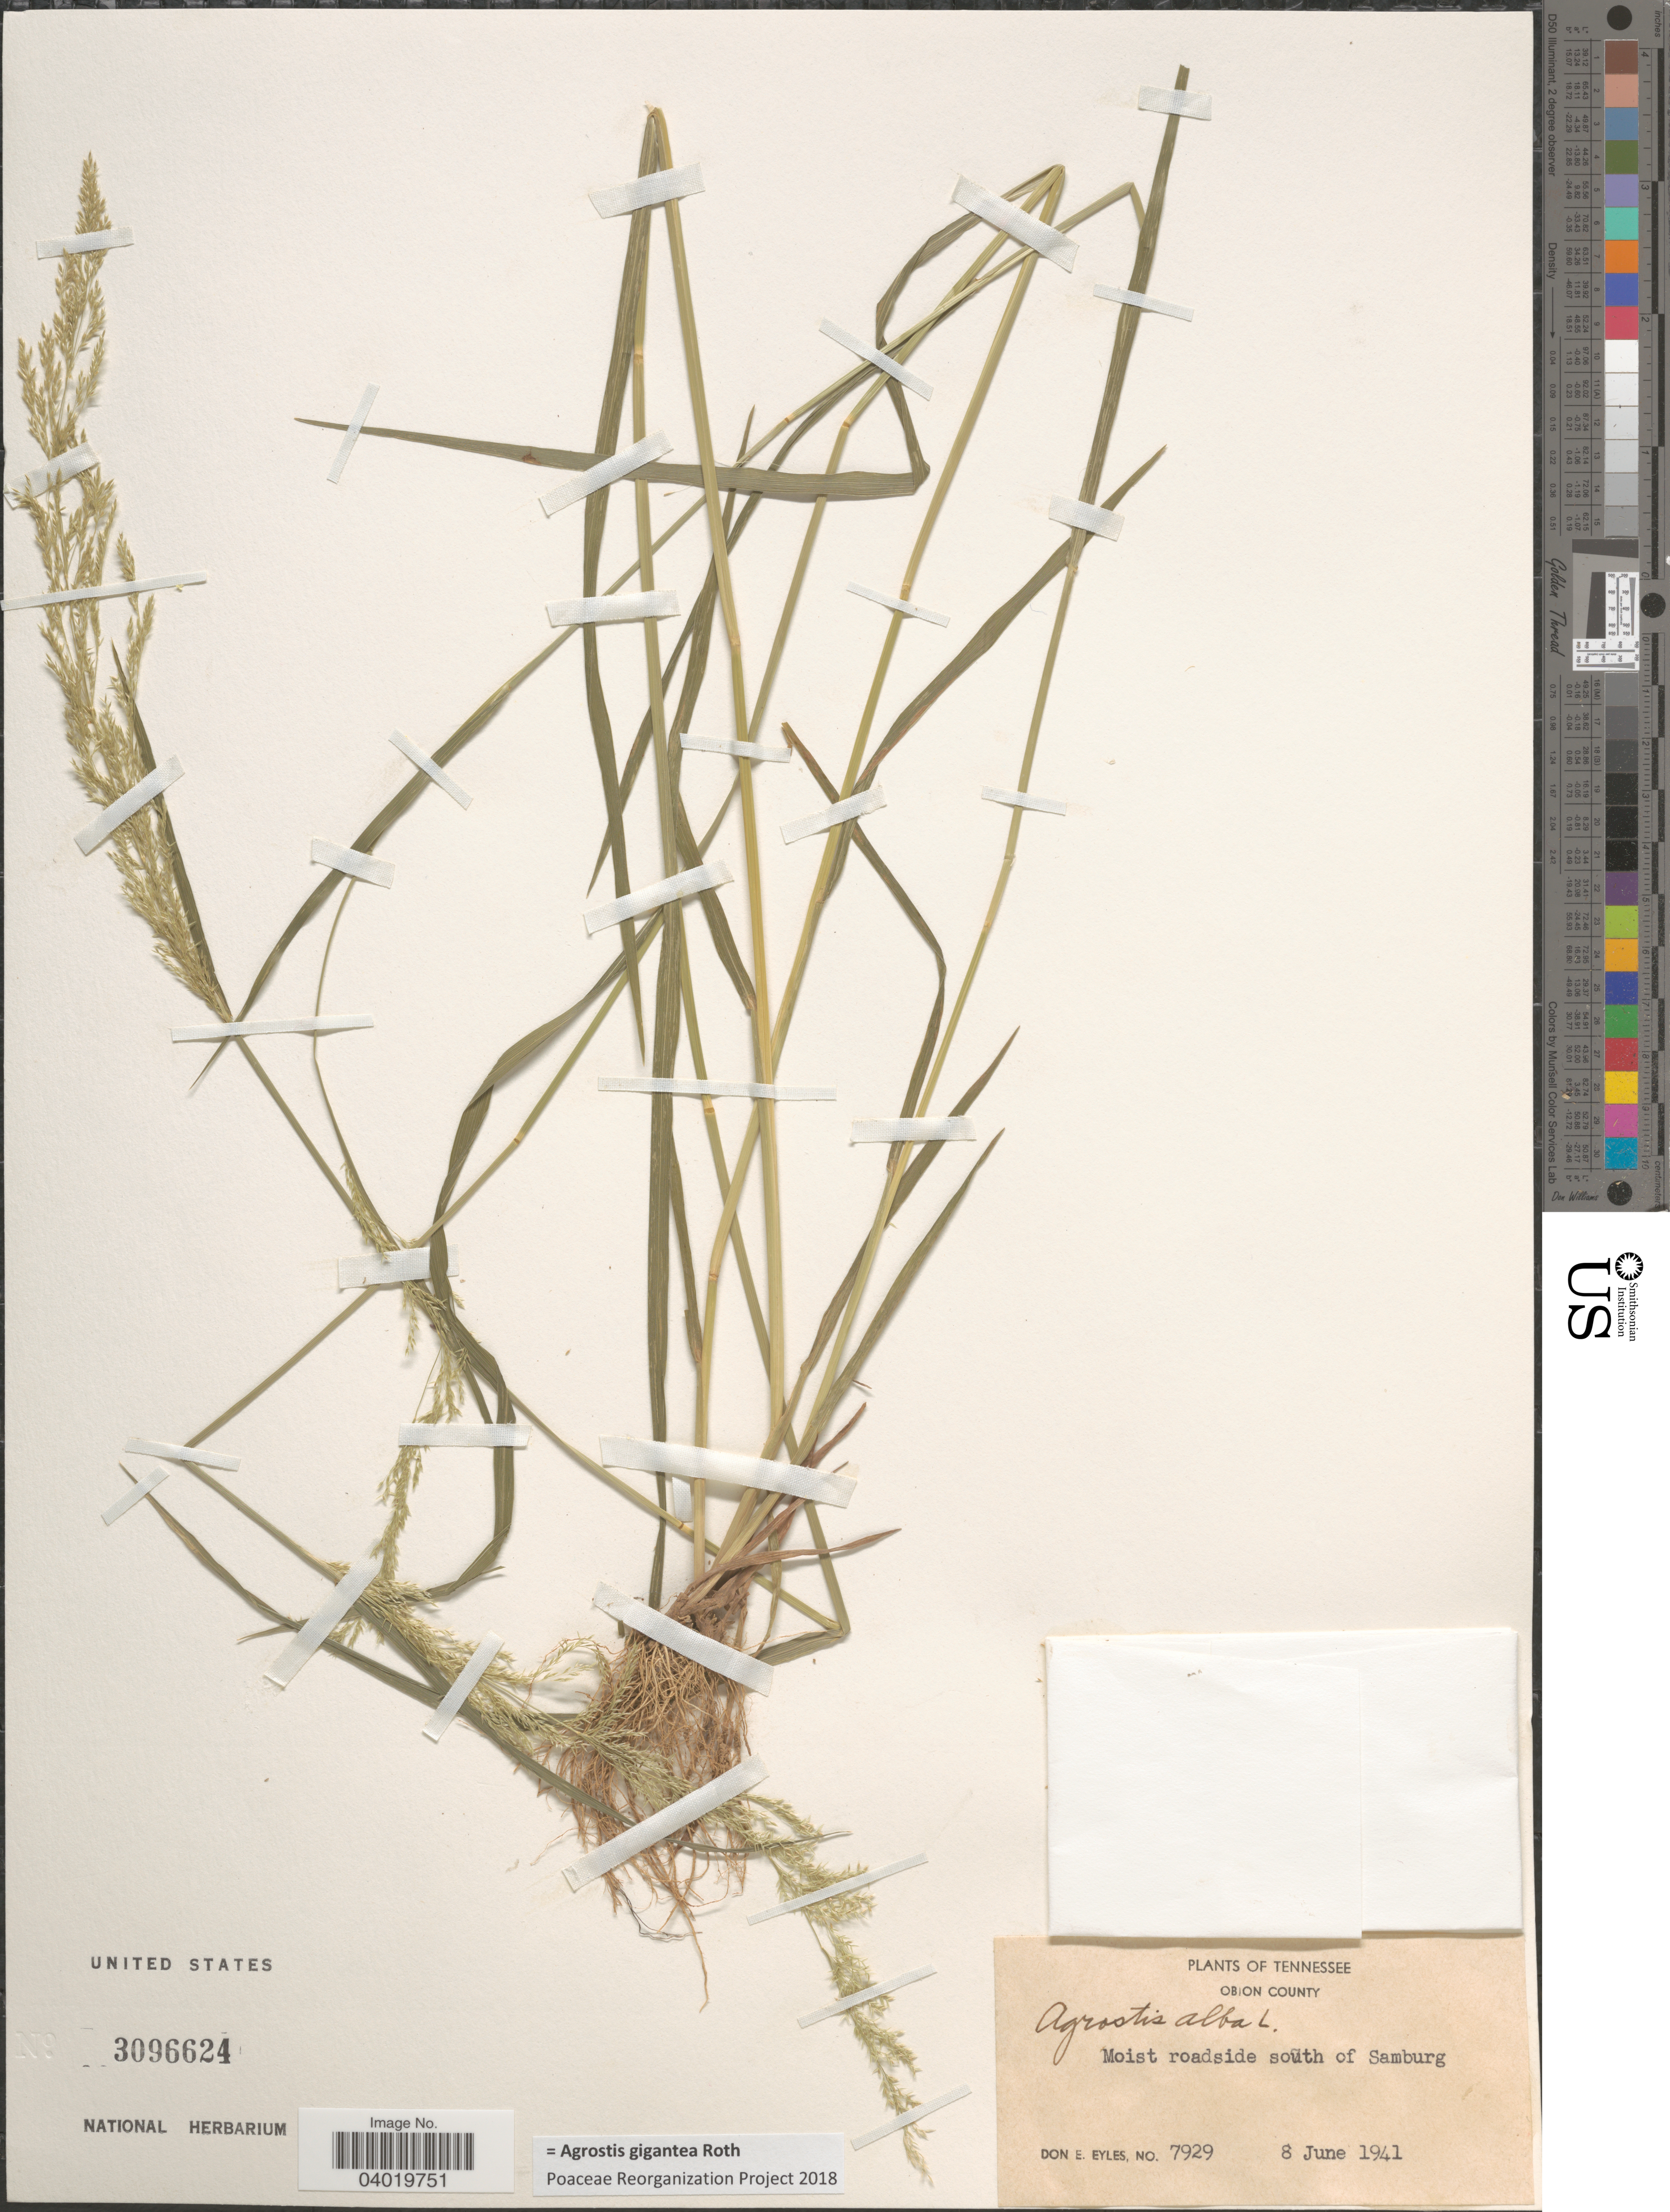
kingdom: Plantae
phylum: Tracheophyta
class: Liliopsida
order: Poales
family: Poaceae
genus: Agrostis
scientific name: Agrostis gigantea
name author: Roth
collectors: D. Eyles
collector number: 7929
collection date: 1941-06-08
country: United States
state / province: Tennessee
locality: Obion County. South of Samburg.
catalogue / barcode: US 3096624